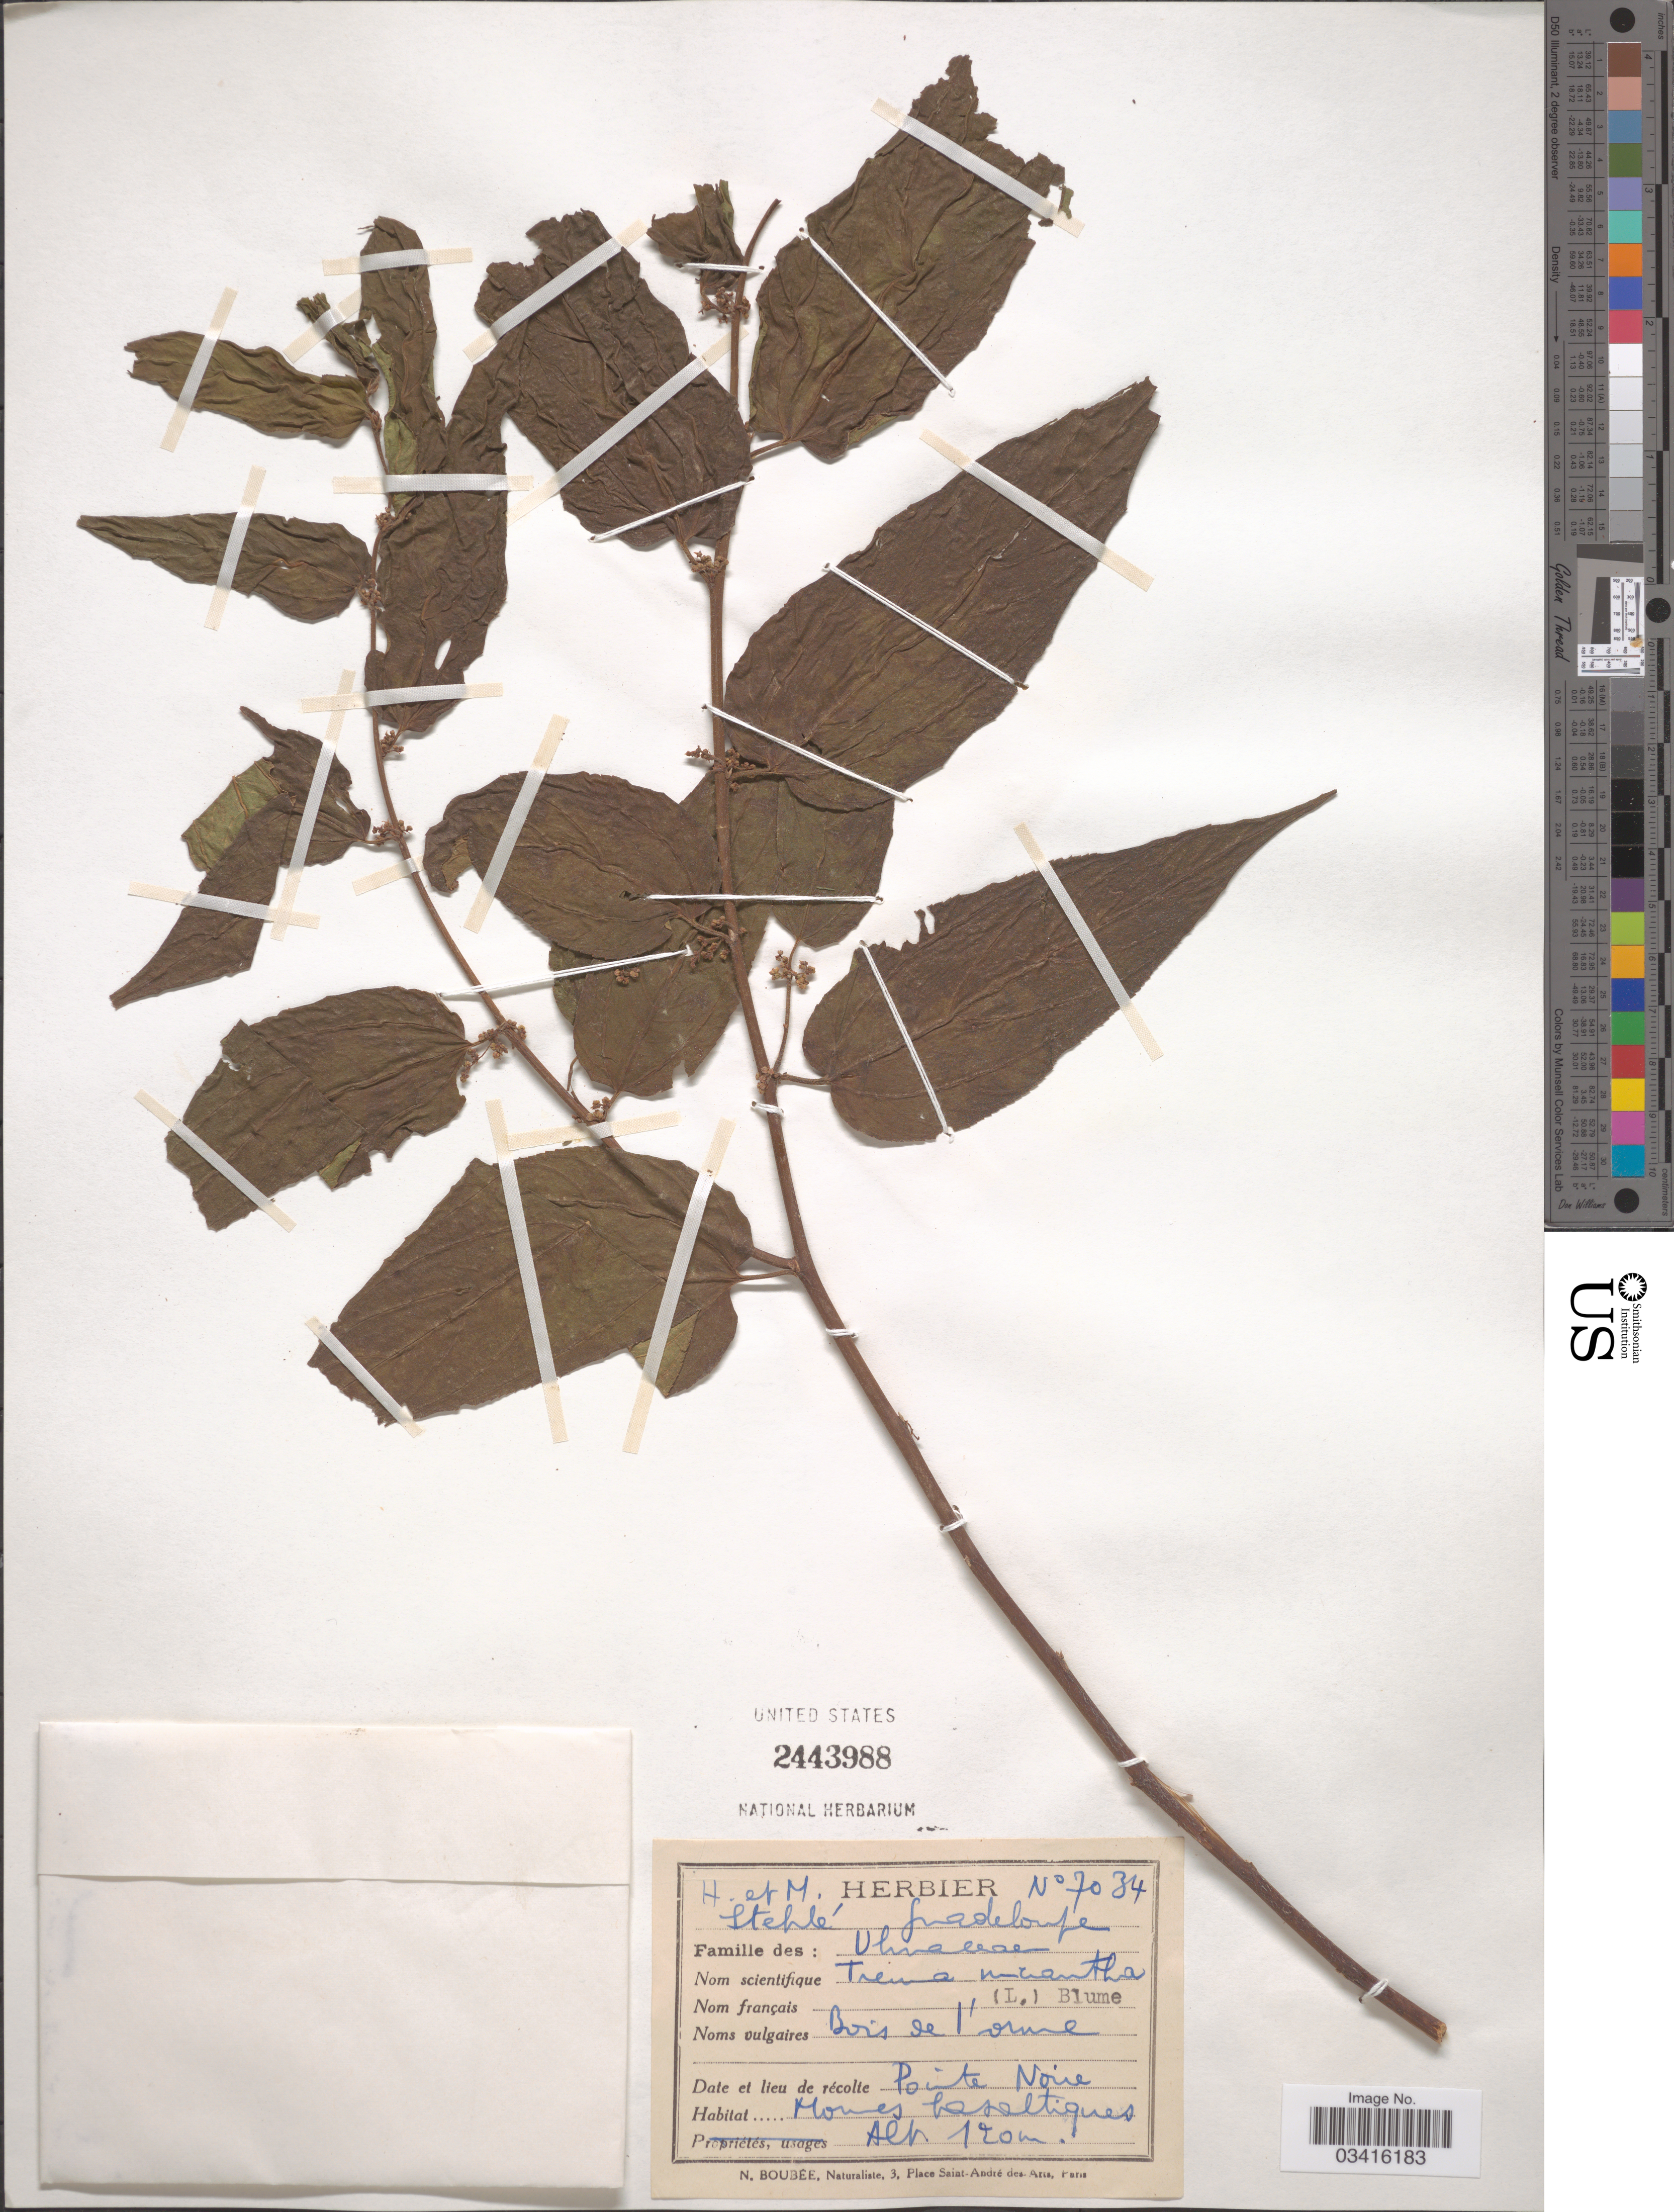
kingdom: Plantae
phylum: Tracheophyta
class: Magnoliopsida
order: Rosales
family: Cannabaceae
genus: Trema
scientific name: Trema micranthum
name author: (L.) Blume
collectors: H. Stehlé & M. Stehlé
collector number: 7034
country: Guadeloupe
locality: Pointe Noire.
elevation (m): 120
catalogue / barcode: US 2443988